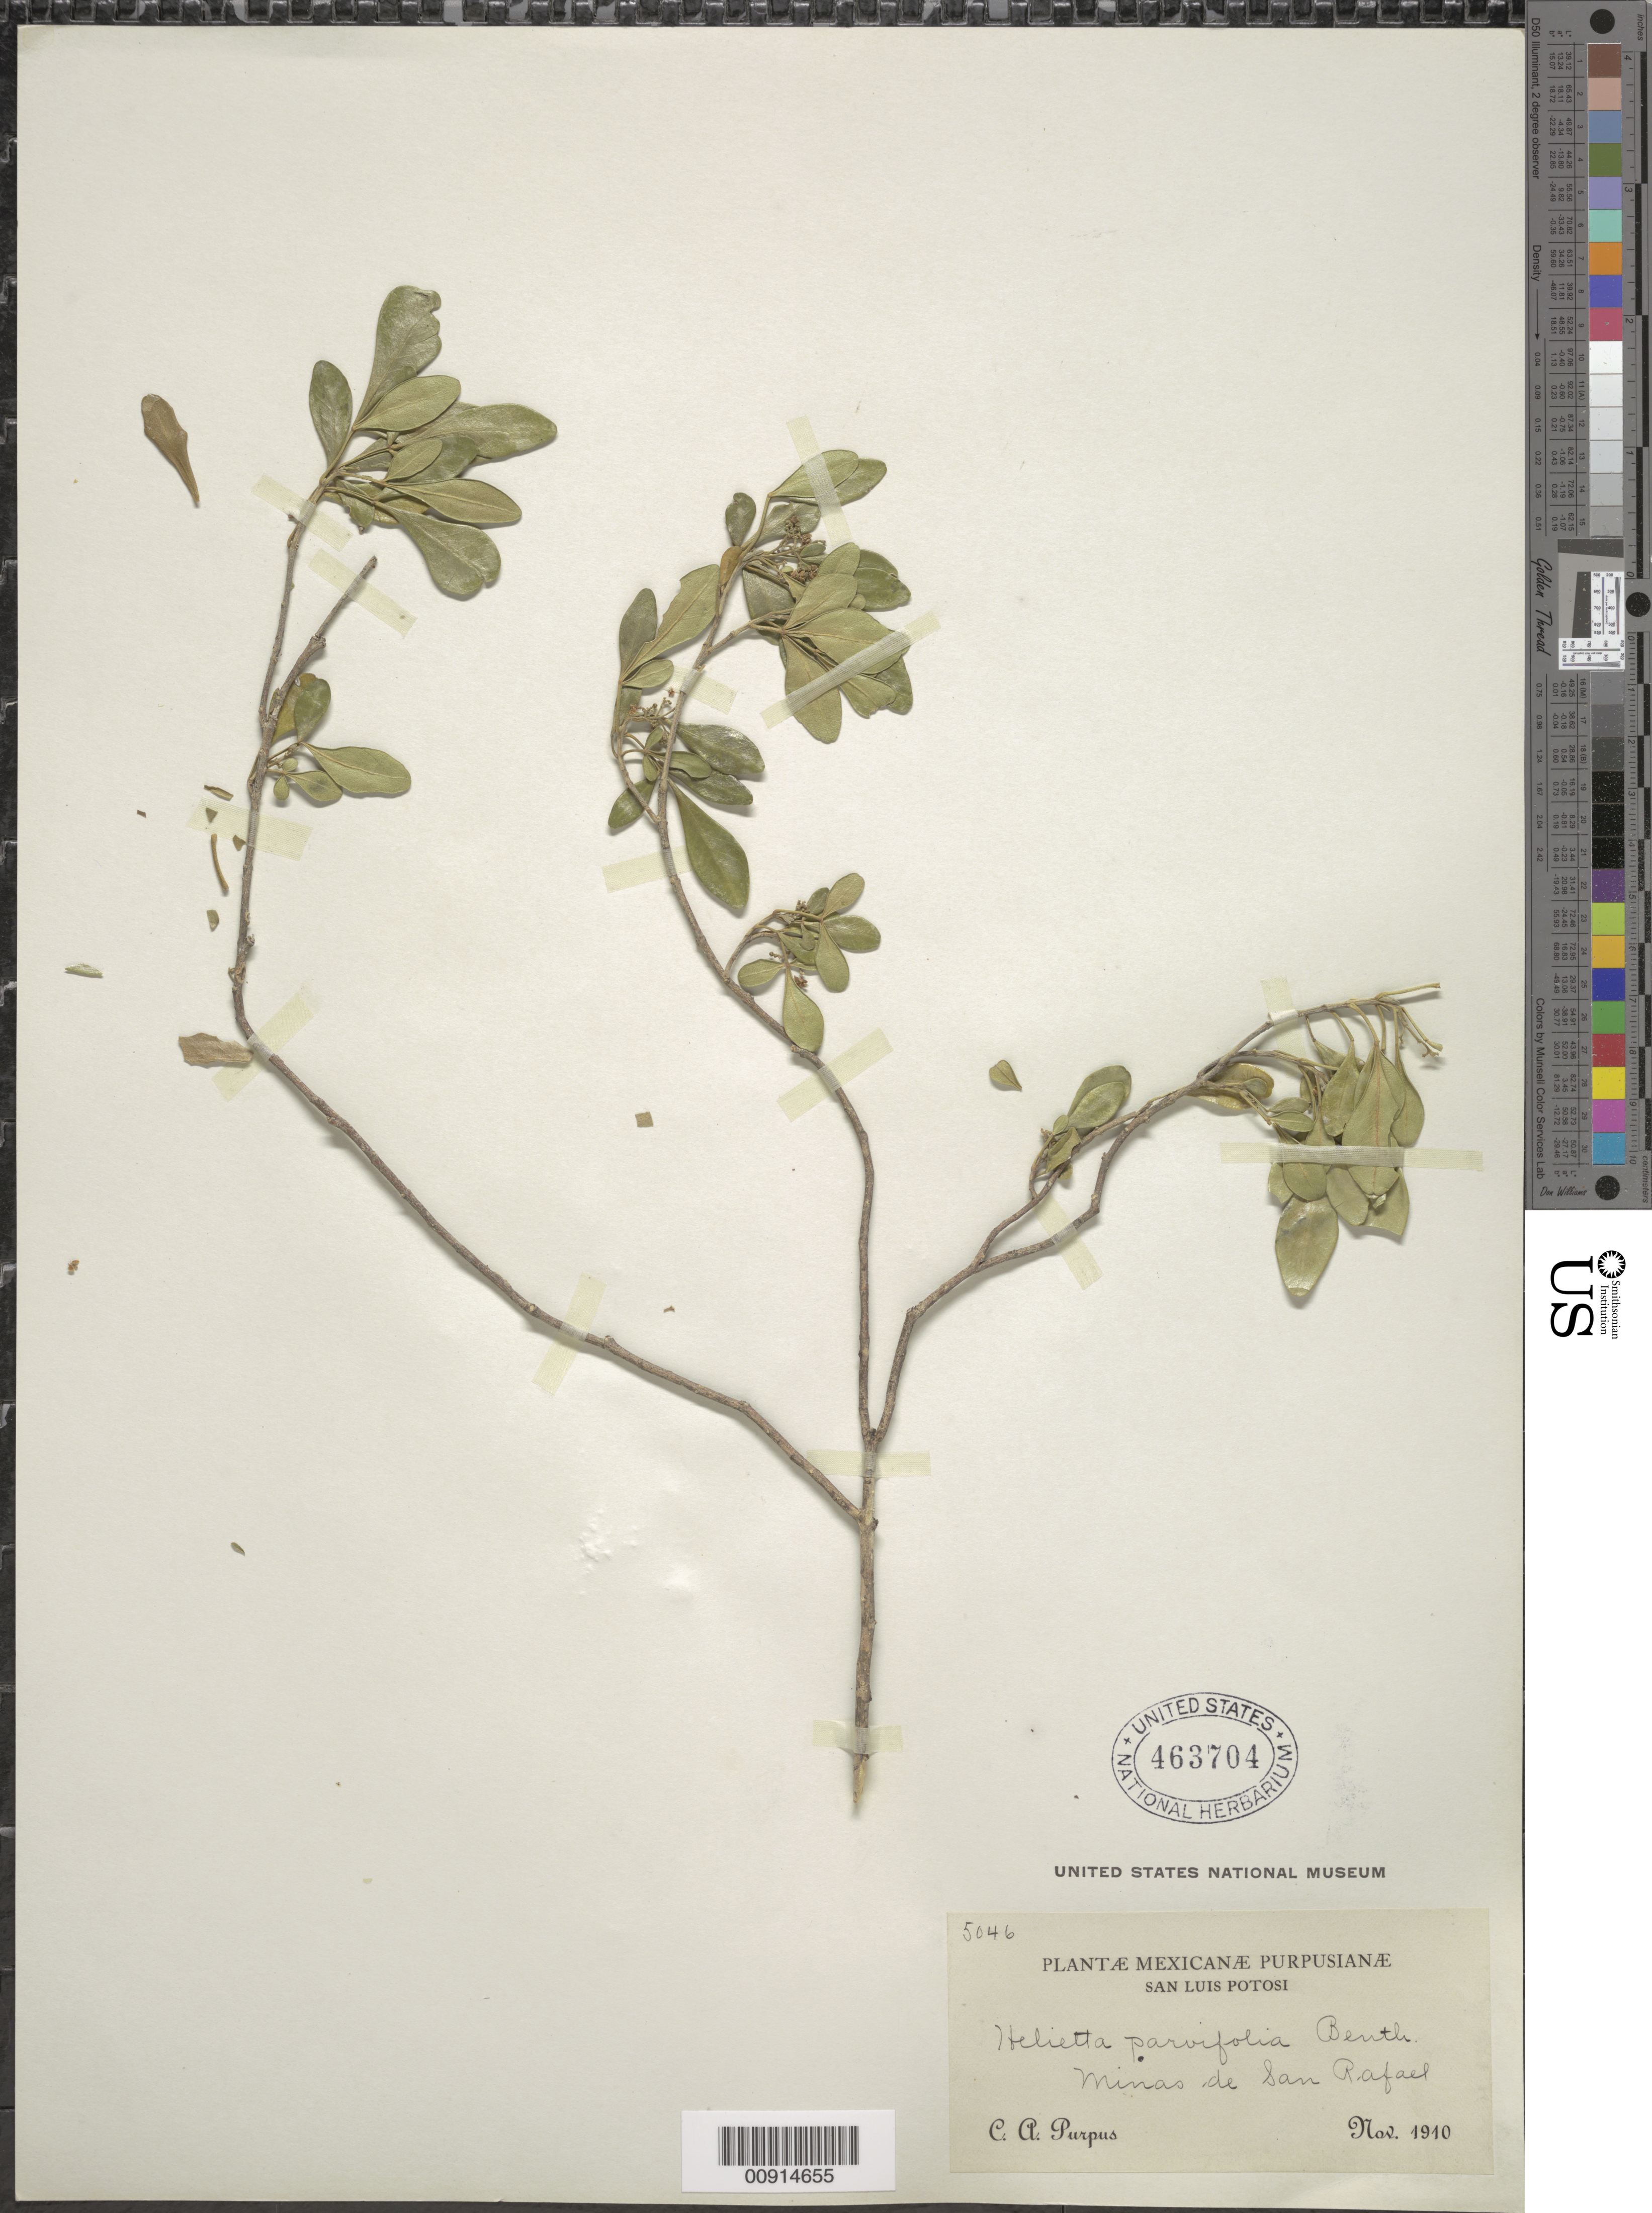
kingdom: Plantae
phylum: Tracheophyta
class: Magnoliopsida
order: Sapindales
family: Rutaceae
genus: Helietta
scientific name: Helietta parvifolia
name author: (A. Gray ex Hemsl.) Benth.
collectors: C. A. Purpus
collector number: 5046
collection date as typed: Nov 1910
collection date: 1910-11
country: Mexico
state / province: San Luis Potosí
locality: San Luis Potosí: Minas de San Rafael.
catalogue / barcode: US 463704